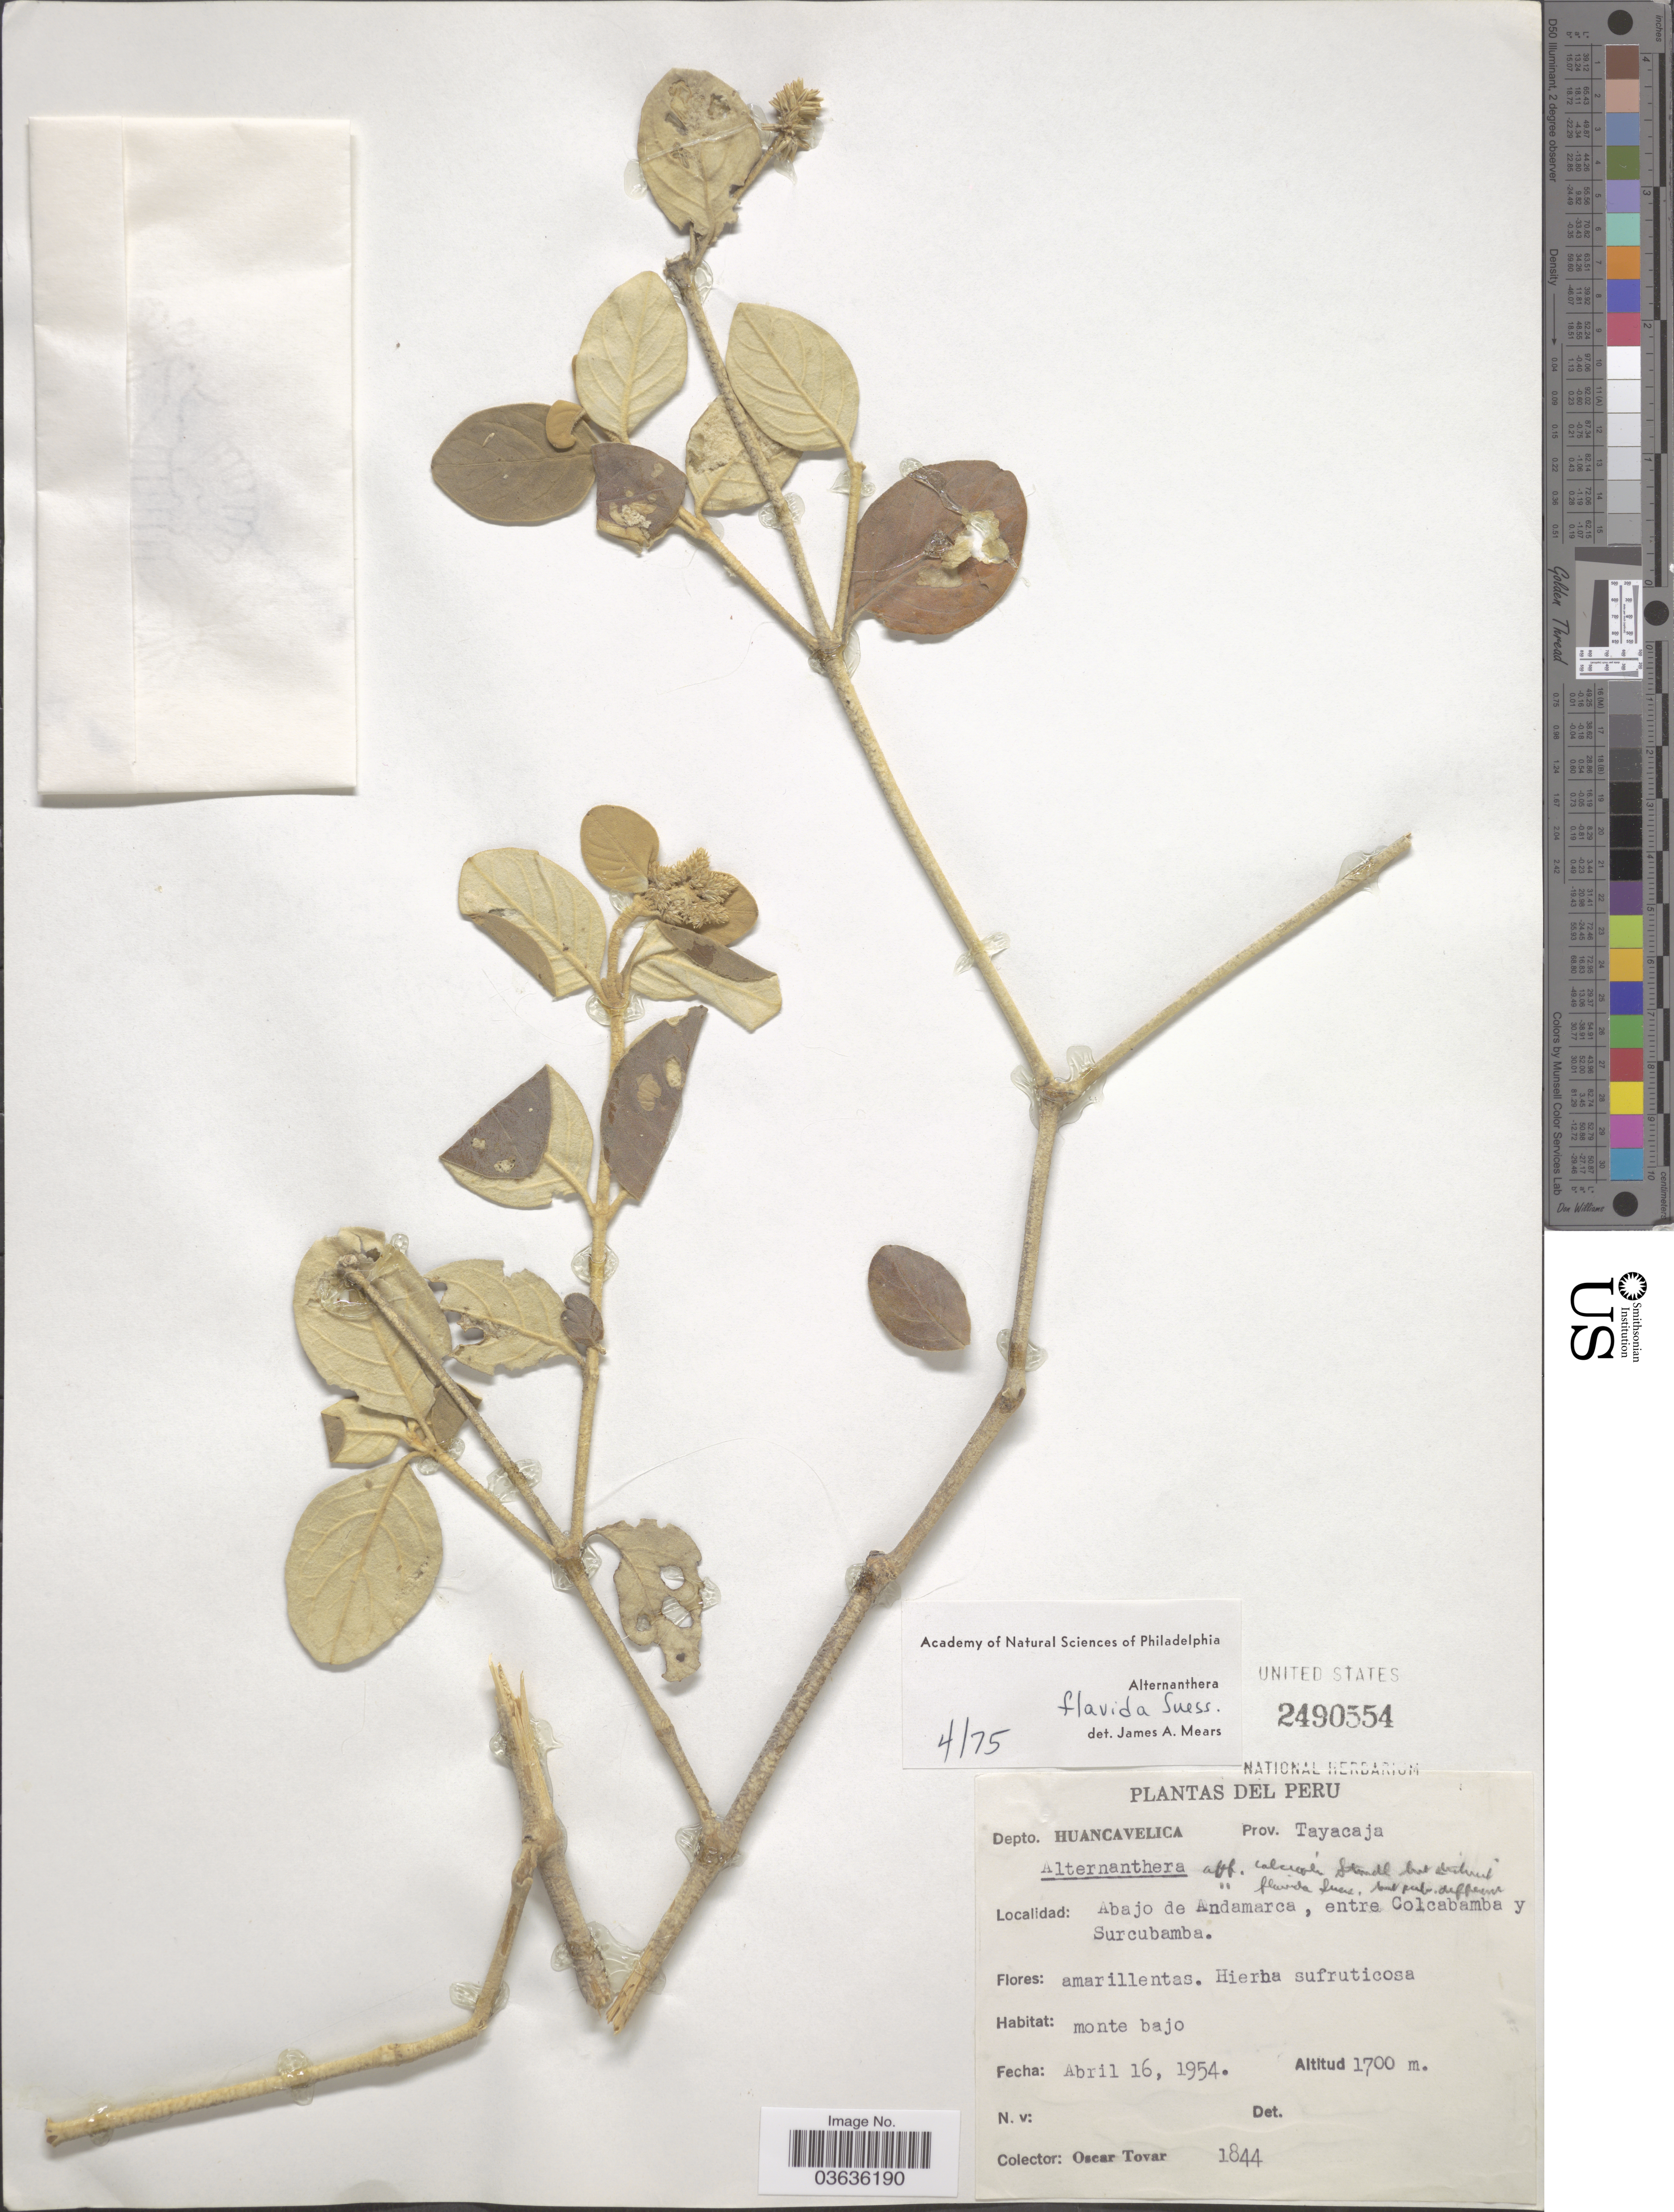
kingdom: Plantae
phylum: Tracheophyta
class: Magnoliopsida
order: Caryophyllales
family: Amaranthaceae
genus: Alternanthera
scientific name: Alternanthera flavida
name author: Suess.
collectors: Ó. Tovar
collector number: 1844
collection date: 1954-04-16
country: Peru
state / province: Huancavelica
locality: Depto. Huancavelica. Abajo de Andamarca, entre Colcabamba y Surcubamba.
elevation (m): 1700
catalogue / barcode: US 2490554